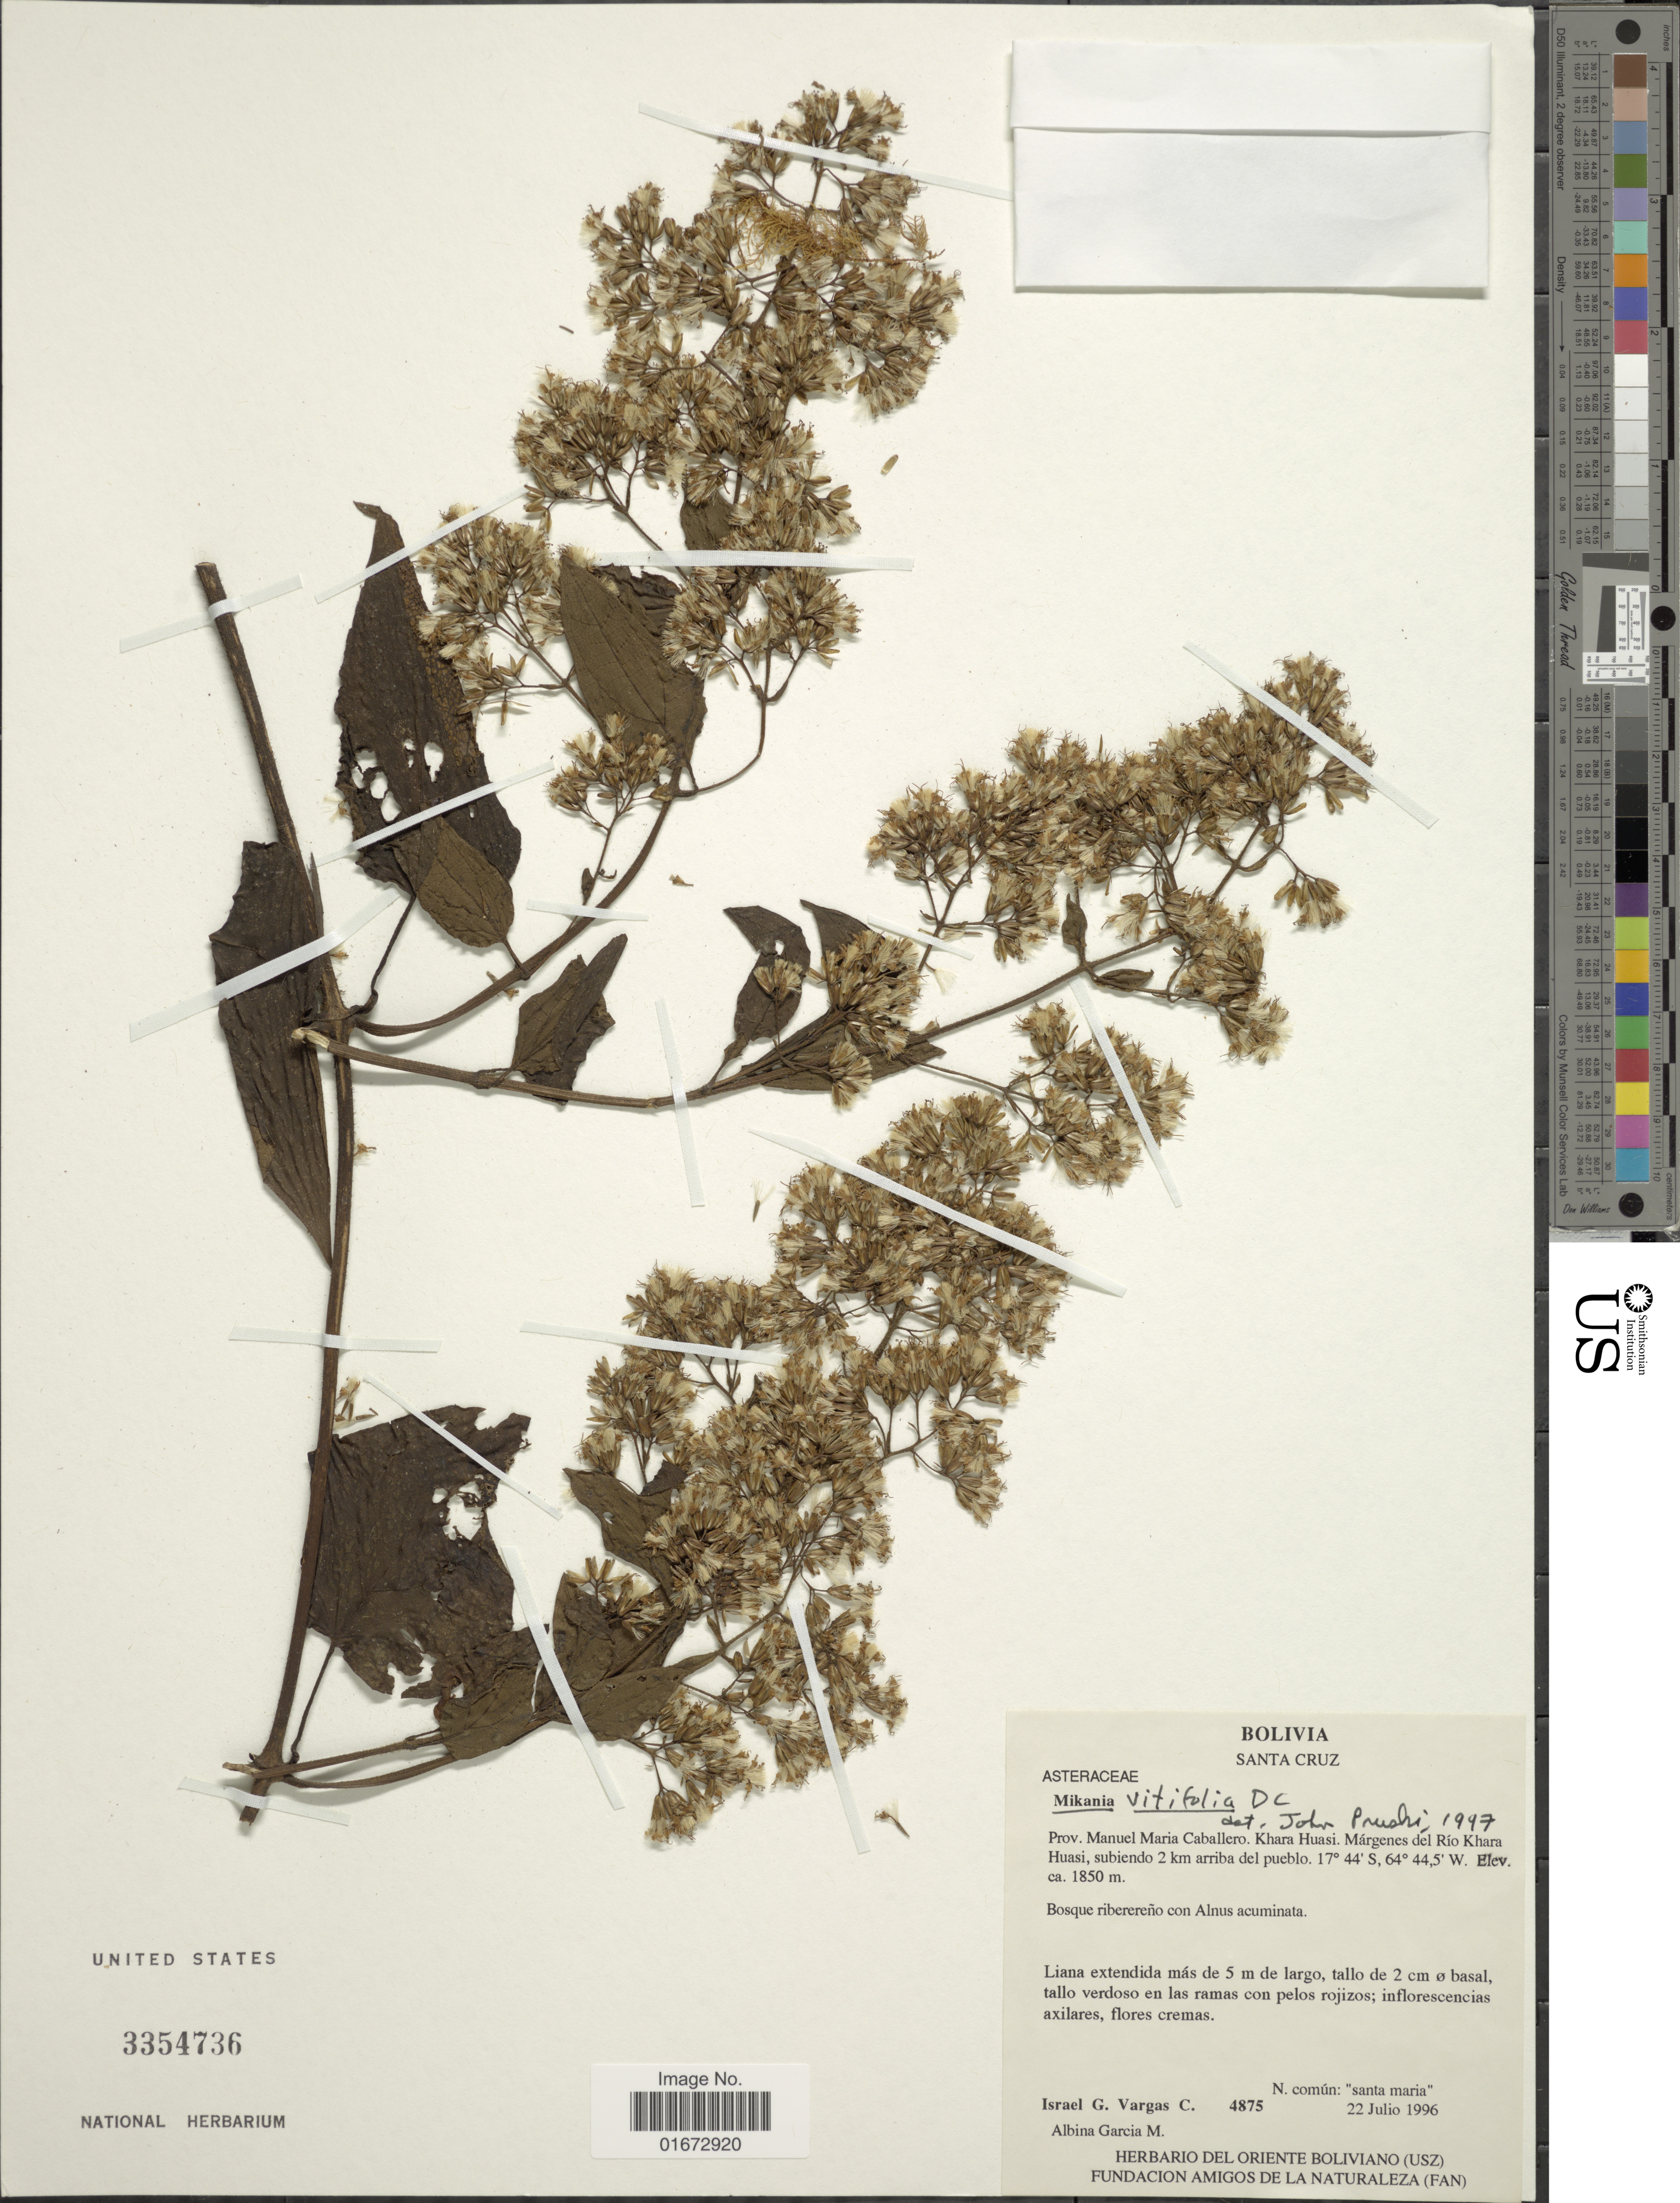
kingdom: Plantae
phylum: Tracheophyta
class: Magnoliopsida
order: Asterales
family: Asteraceae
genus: Mikania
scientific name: Mikania vitifolia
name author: DC.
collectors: I. G. Vargas C. & A. García M.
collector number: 4875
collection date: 1996-07-22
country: Bolivia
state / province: Santa Cruz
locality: Prov. Manuel Maria Caballero. Khara Huasi. Márgenes del Río Khara Huasi, subiendo 2 km arriba del pueblo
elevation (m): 1850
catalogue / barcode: US 3354736